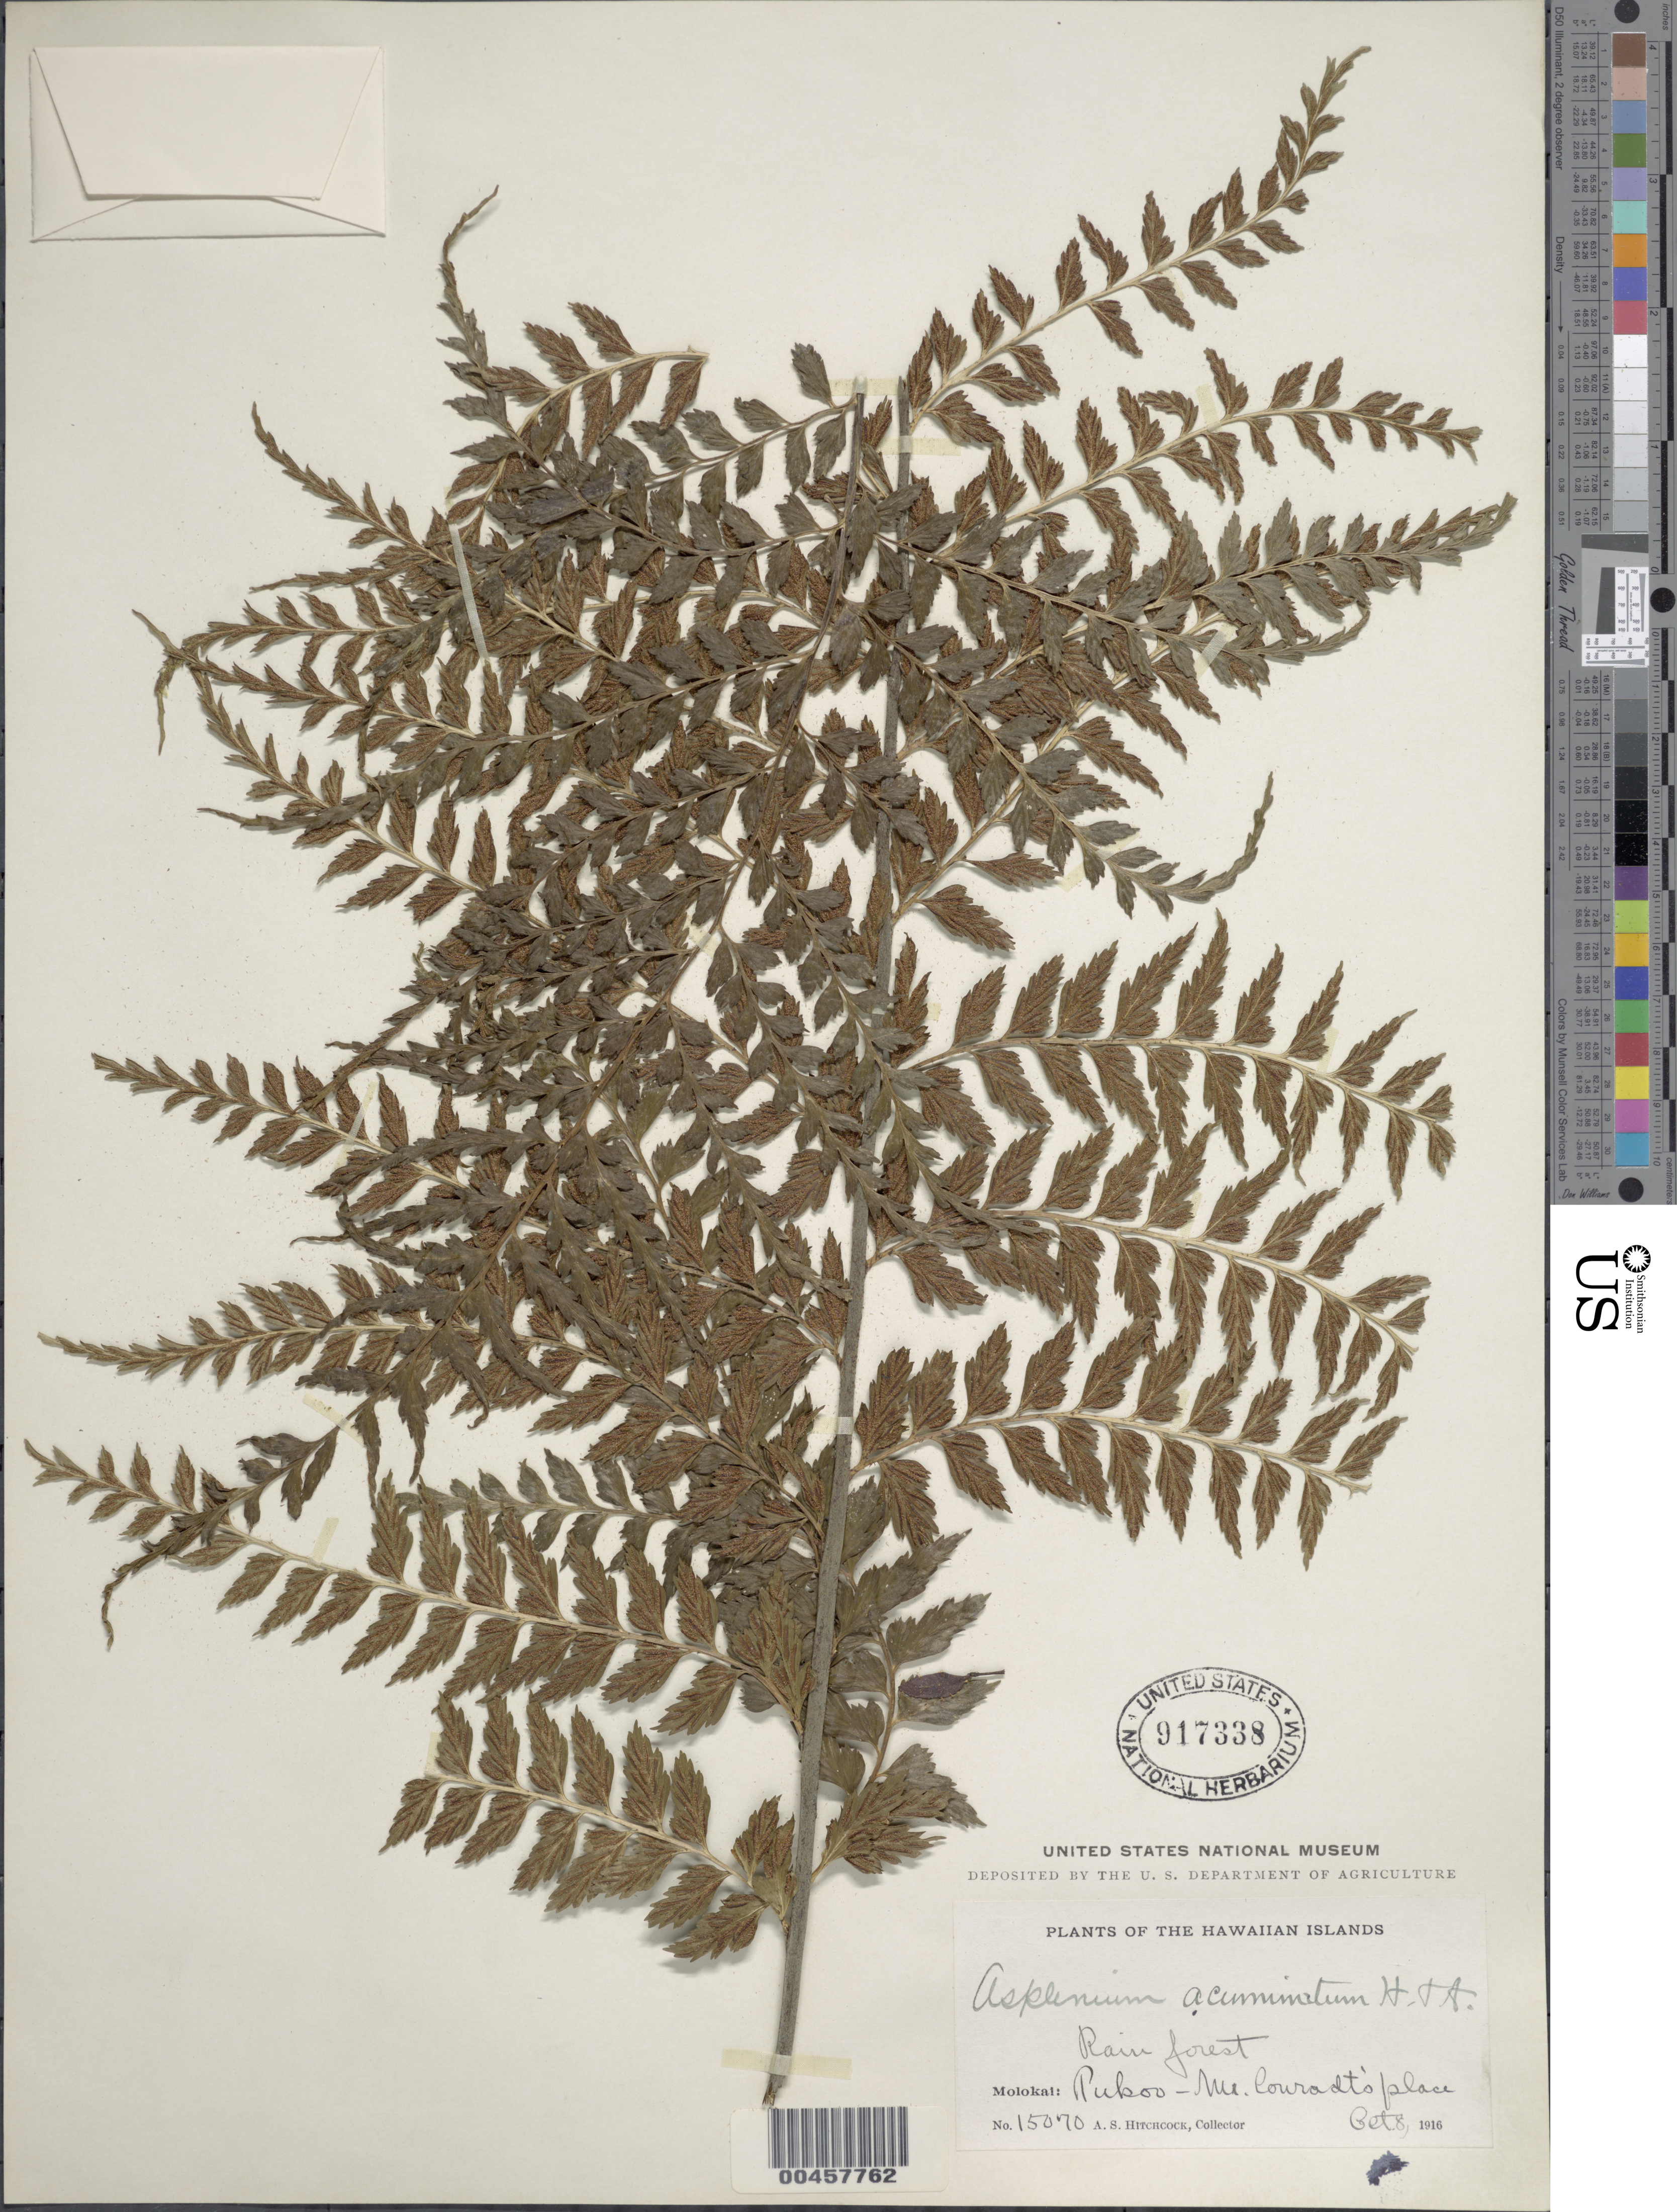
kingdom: Plantae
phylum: Tracheophyta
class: Polypodiopsida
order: Polypodiales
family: Aspleniaceae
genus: Asplenium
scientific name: Asplenium acuminatum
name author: Hook. & Arn.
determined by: Wagner, W. L., (BOT), Smithsonian Institution - National Museum of Natural History (UNITED STATES)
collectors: A. S. Hitchcock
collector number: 15070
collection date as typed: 8 Oct 1916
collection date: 1916-10-08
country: United States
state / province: Hawaii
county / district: Maui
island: Moloka'i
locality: Molokai: Pukoo - Mr. Conradt's place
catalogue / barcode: US 917338